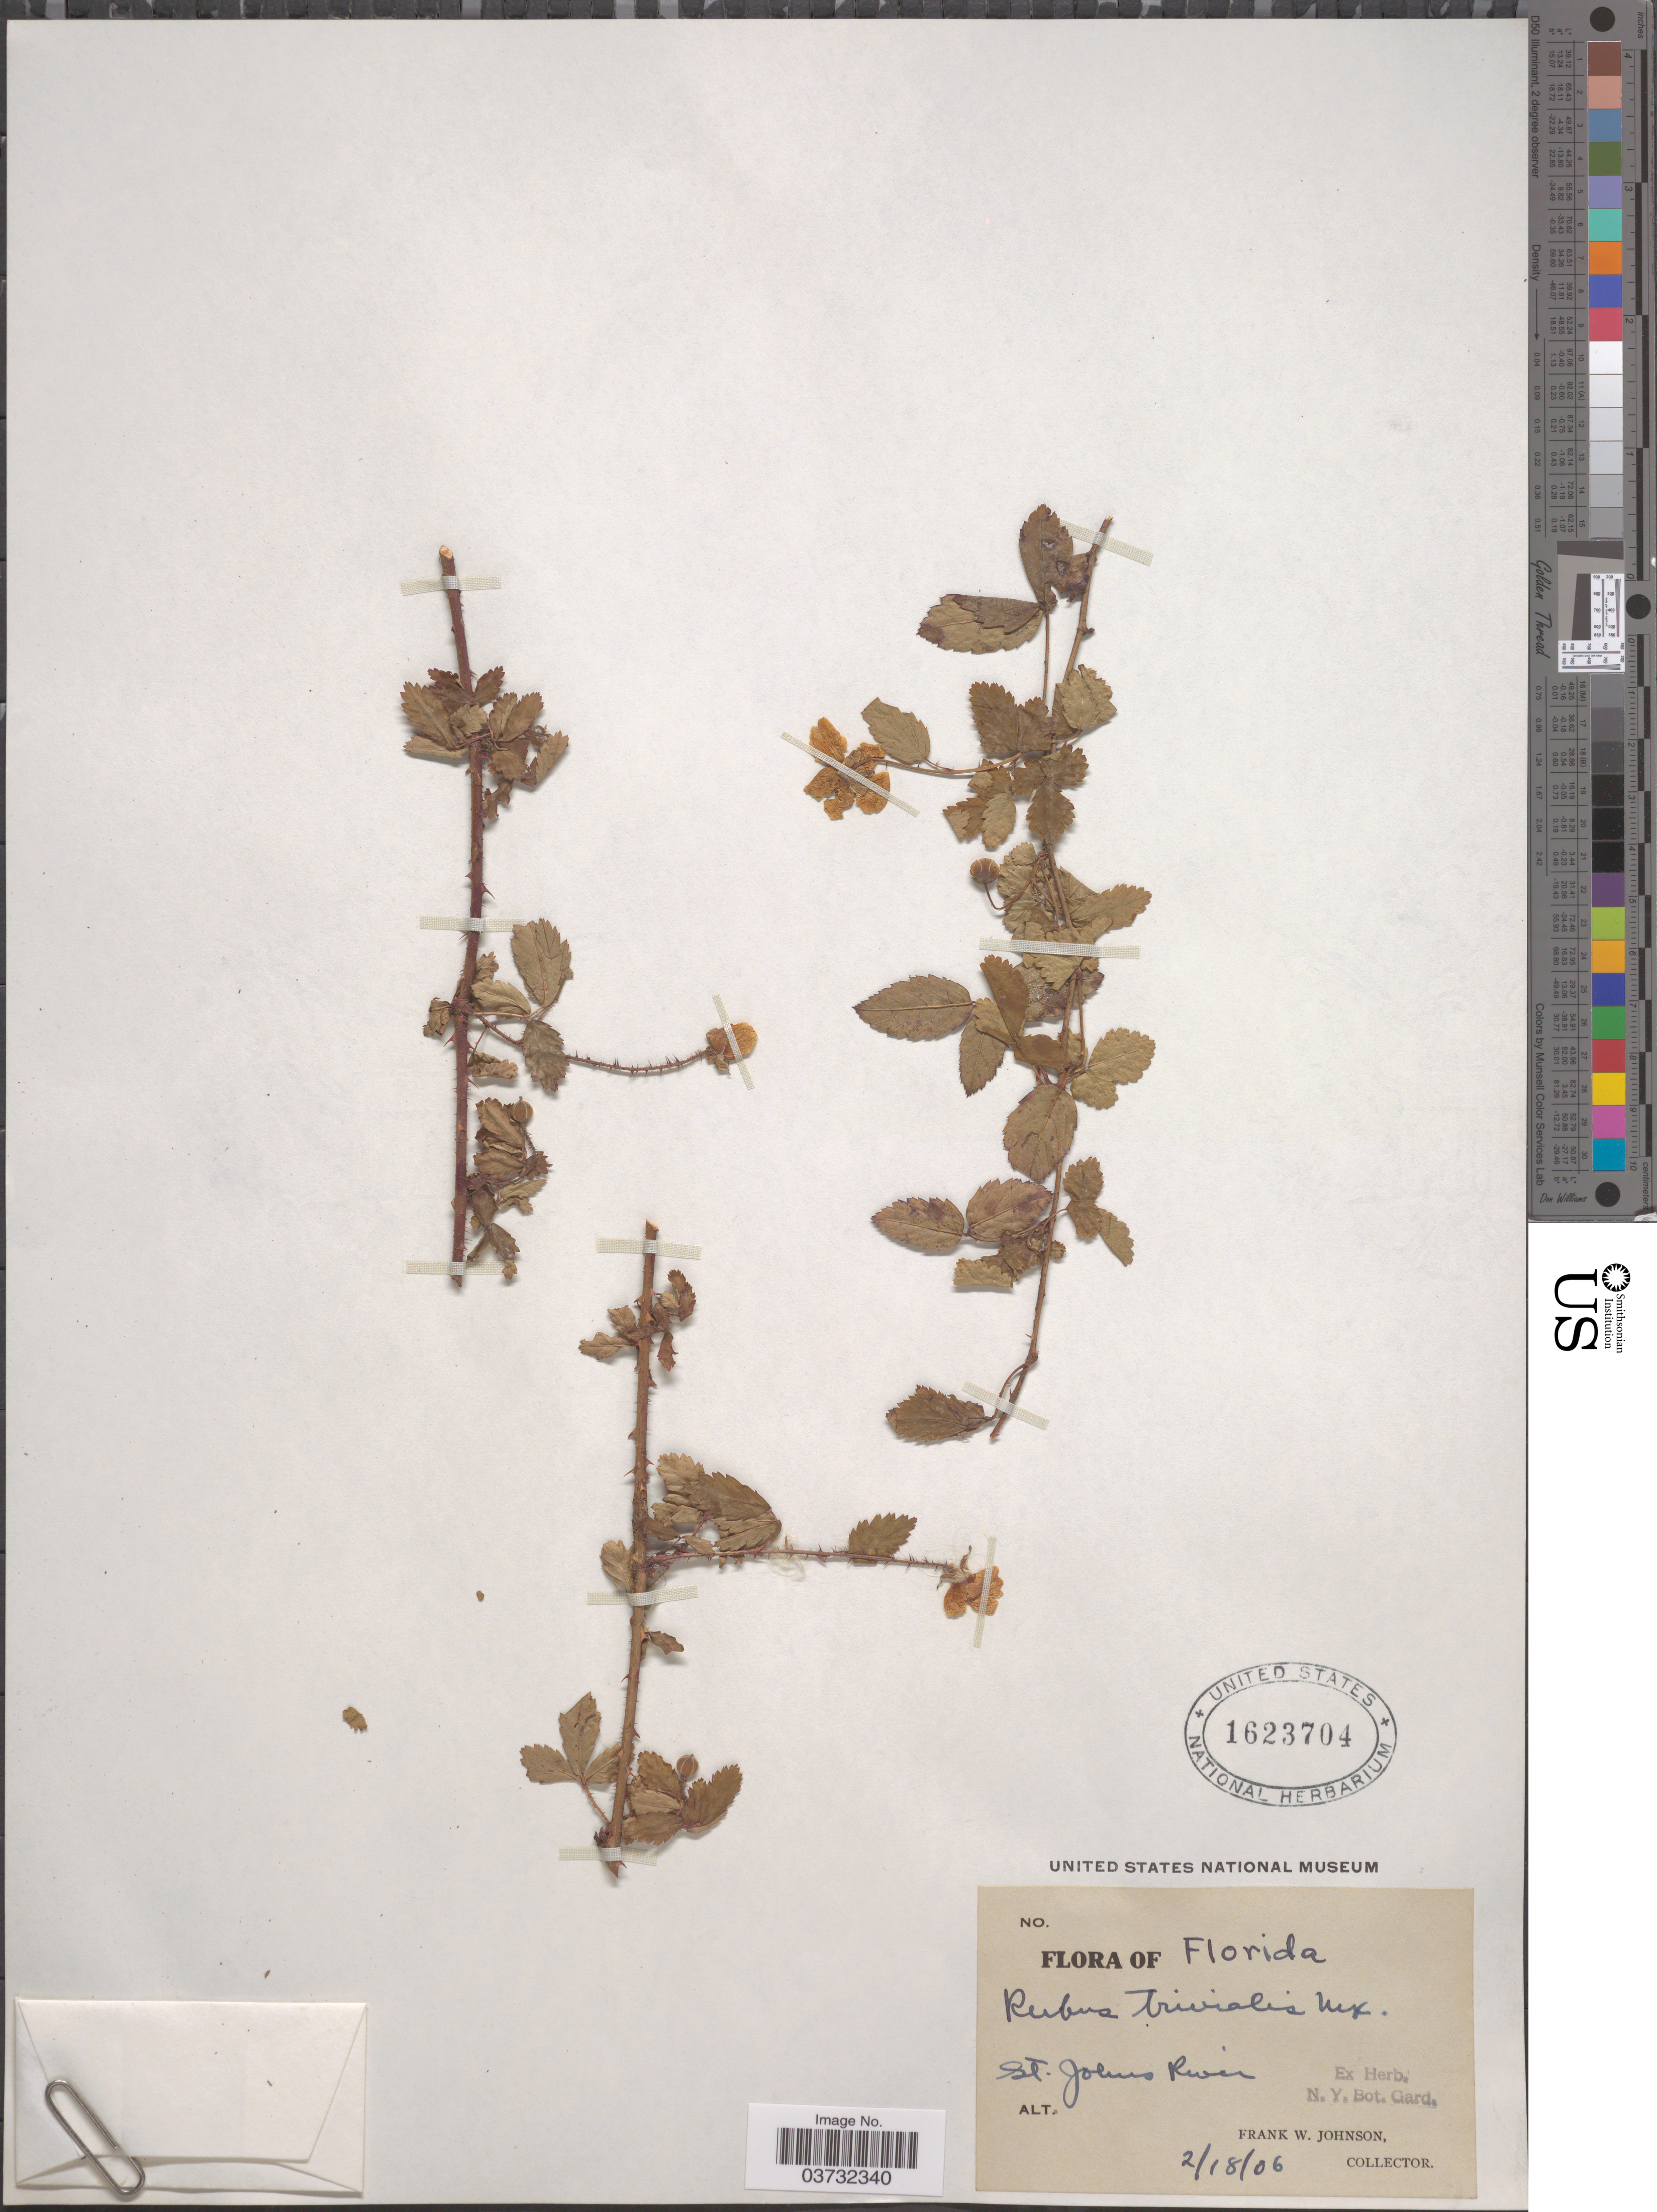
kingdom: Plantae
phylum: Tracheophyta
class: Magnoliopsida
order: Rosales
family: Rosaceae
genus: Rubus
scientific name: Rubus trivialis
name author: Michx.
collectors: F. W. Johnson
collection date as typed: Transcribed d/m/y: 18/2/6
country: United States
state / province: Florida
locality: St. Johns River.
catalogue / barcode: US 1623704